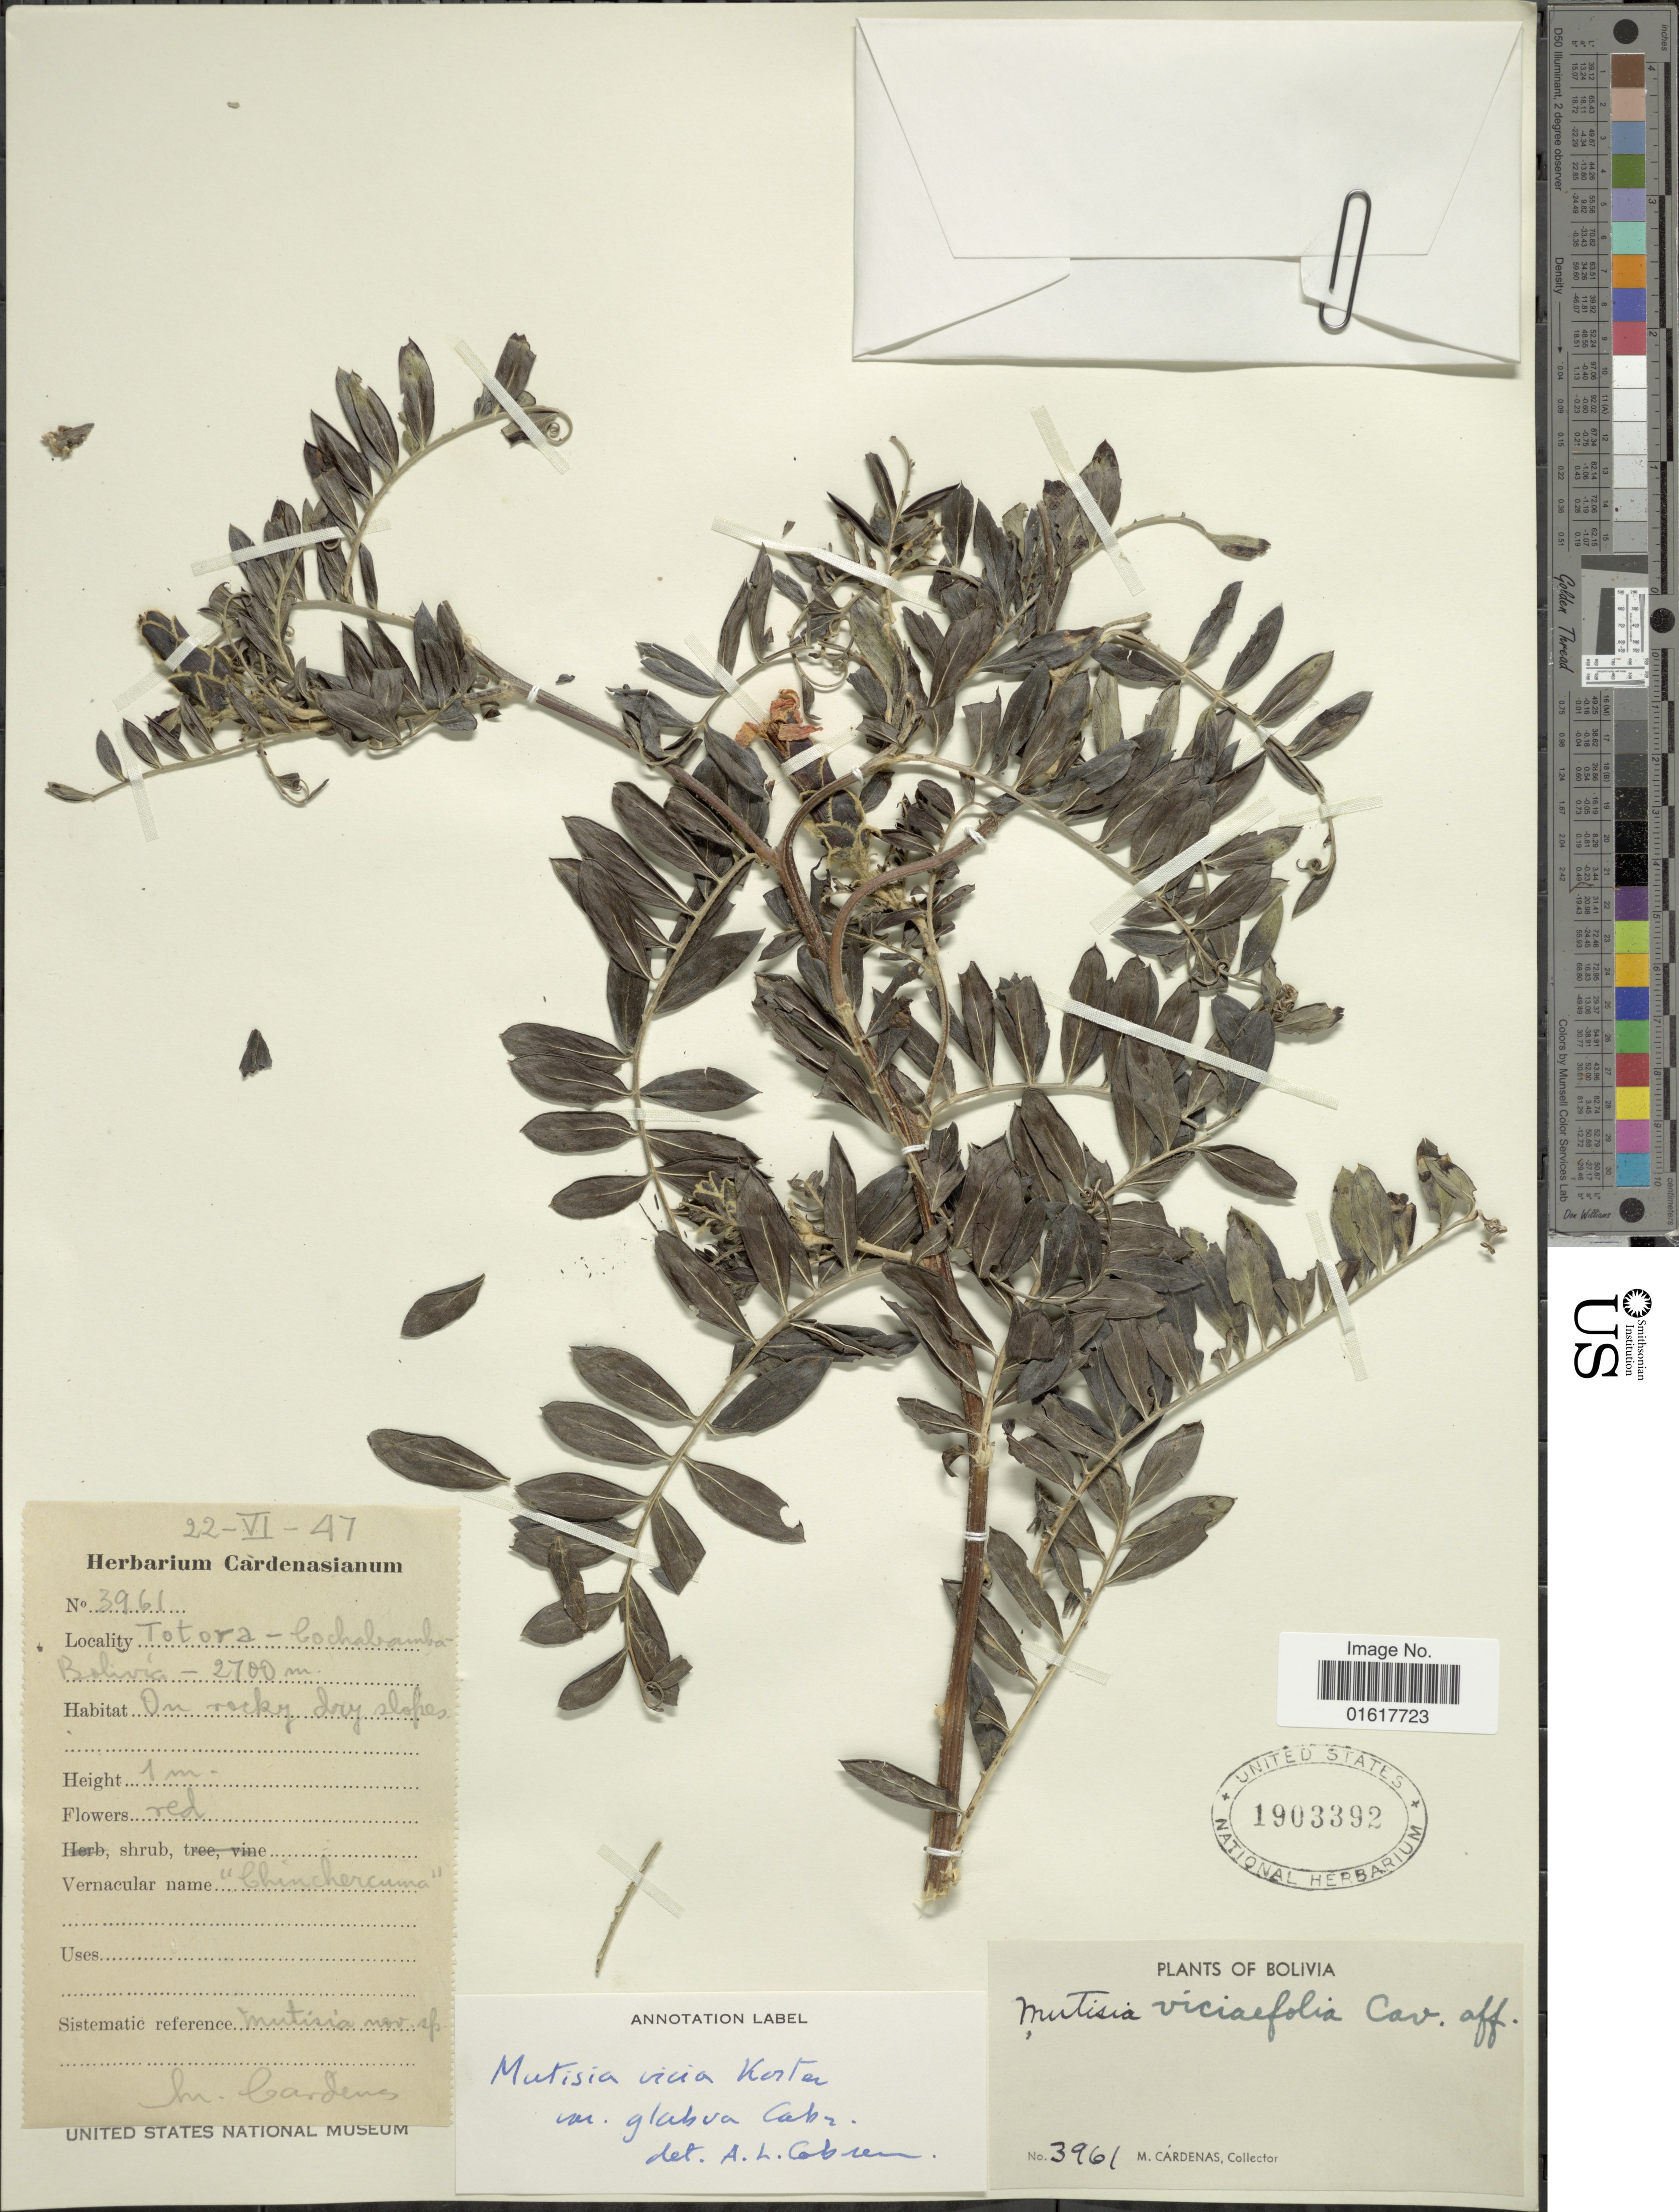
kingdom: Plantae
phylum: Tracheophyta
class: Magnoliopsida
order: Asterales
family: Asteraceae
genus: Mutisia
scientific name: Mutisia vicia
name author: J. Kost.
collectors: M. Cárdenas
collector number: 3961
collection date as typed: Transcribed d/m/y: 22/6/47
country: Bolivia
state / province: Cochabamba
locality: Totora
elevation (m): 2700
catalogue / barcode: US 1903392